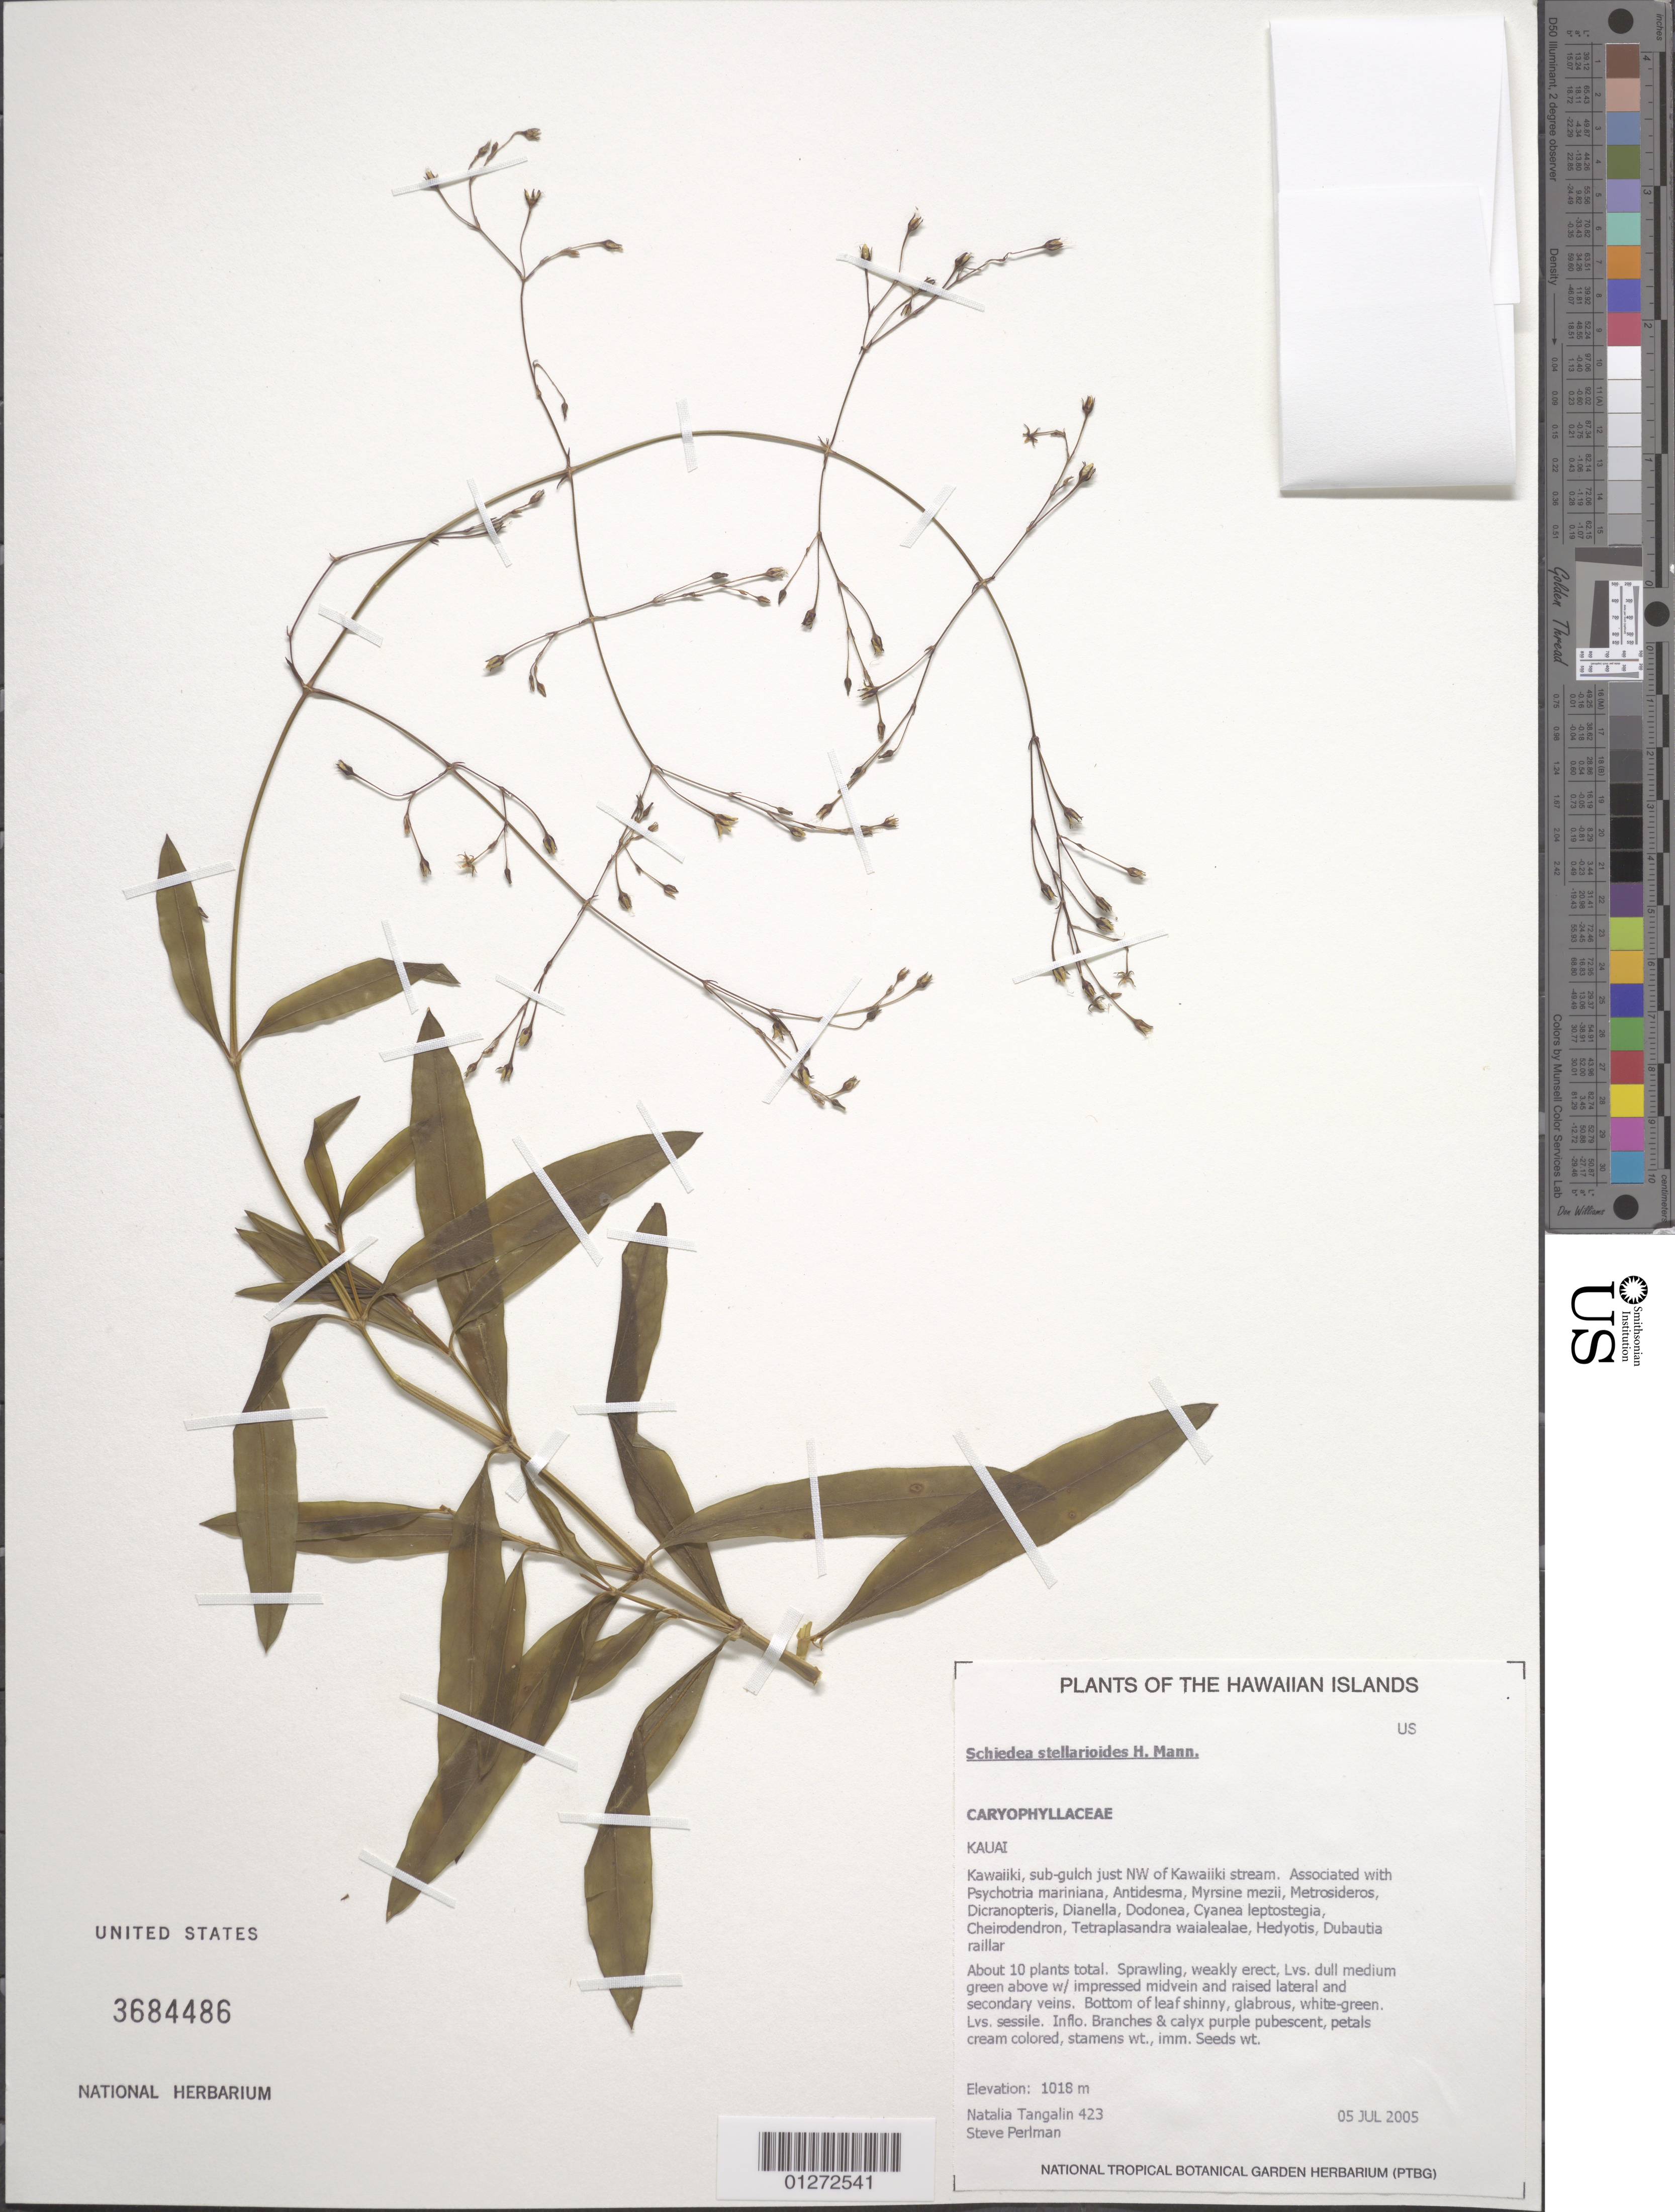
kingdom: Plantae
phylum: Tracheophyta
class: Magnoliopsida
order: Caryophyllales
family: Caryophyllaceae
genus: Schiedea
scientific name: Schiedea stellarioides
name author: H. Mann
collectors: N. Tangalin & S. P. Perlman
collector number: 423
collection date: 2005-07-05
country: United States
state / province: Hawaii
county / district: Kauai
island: Kaua'i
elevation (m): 1018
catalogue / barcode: US 3684486